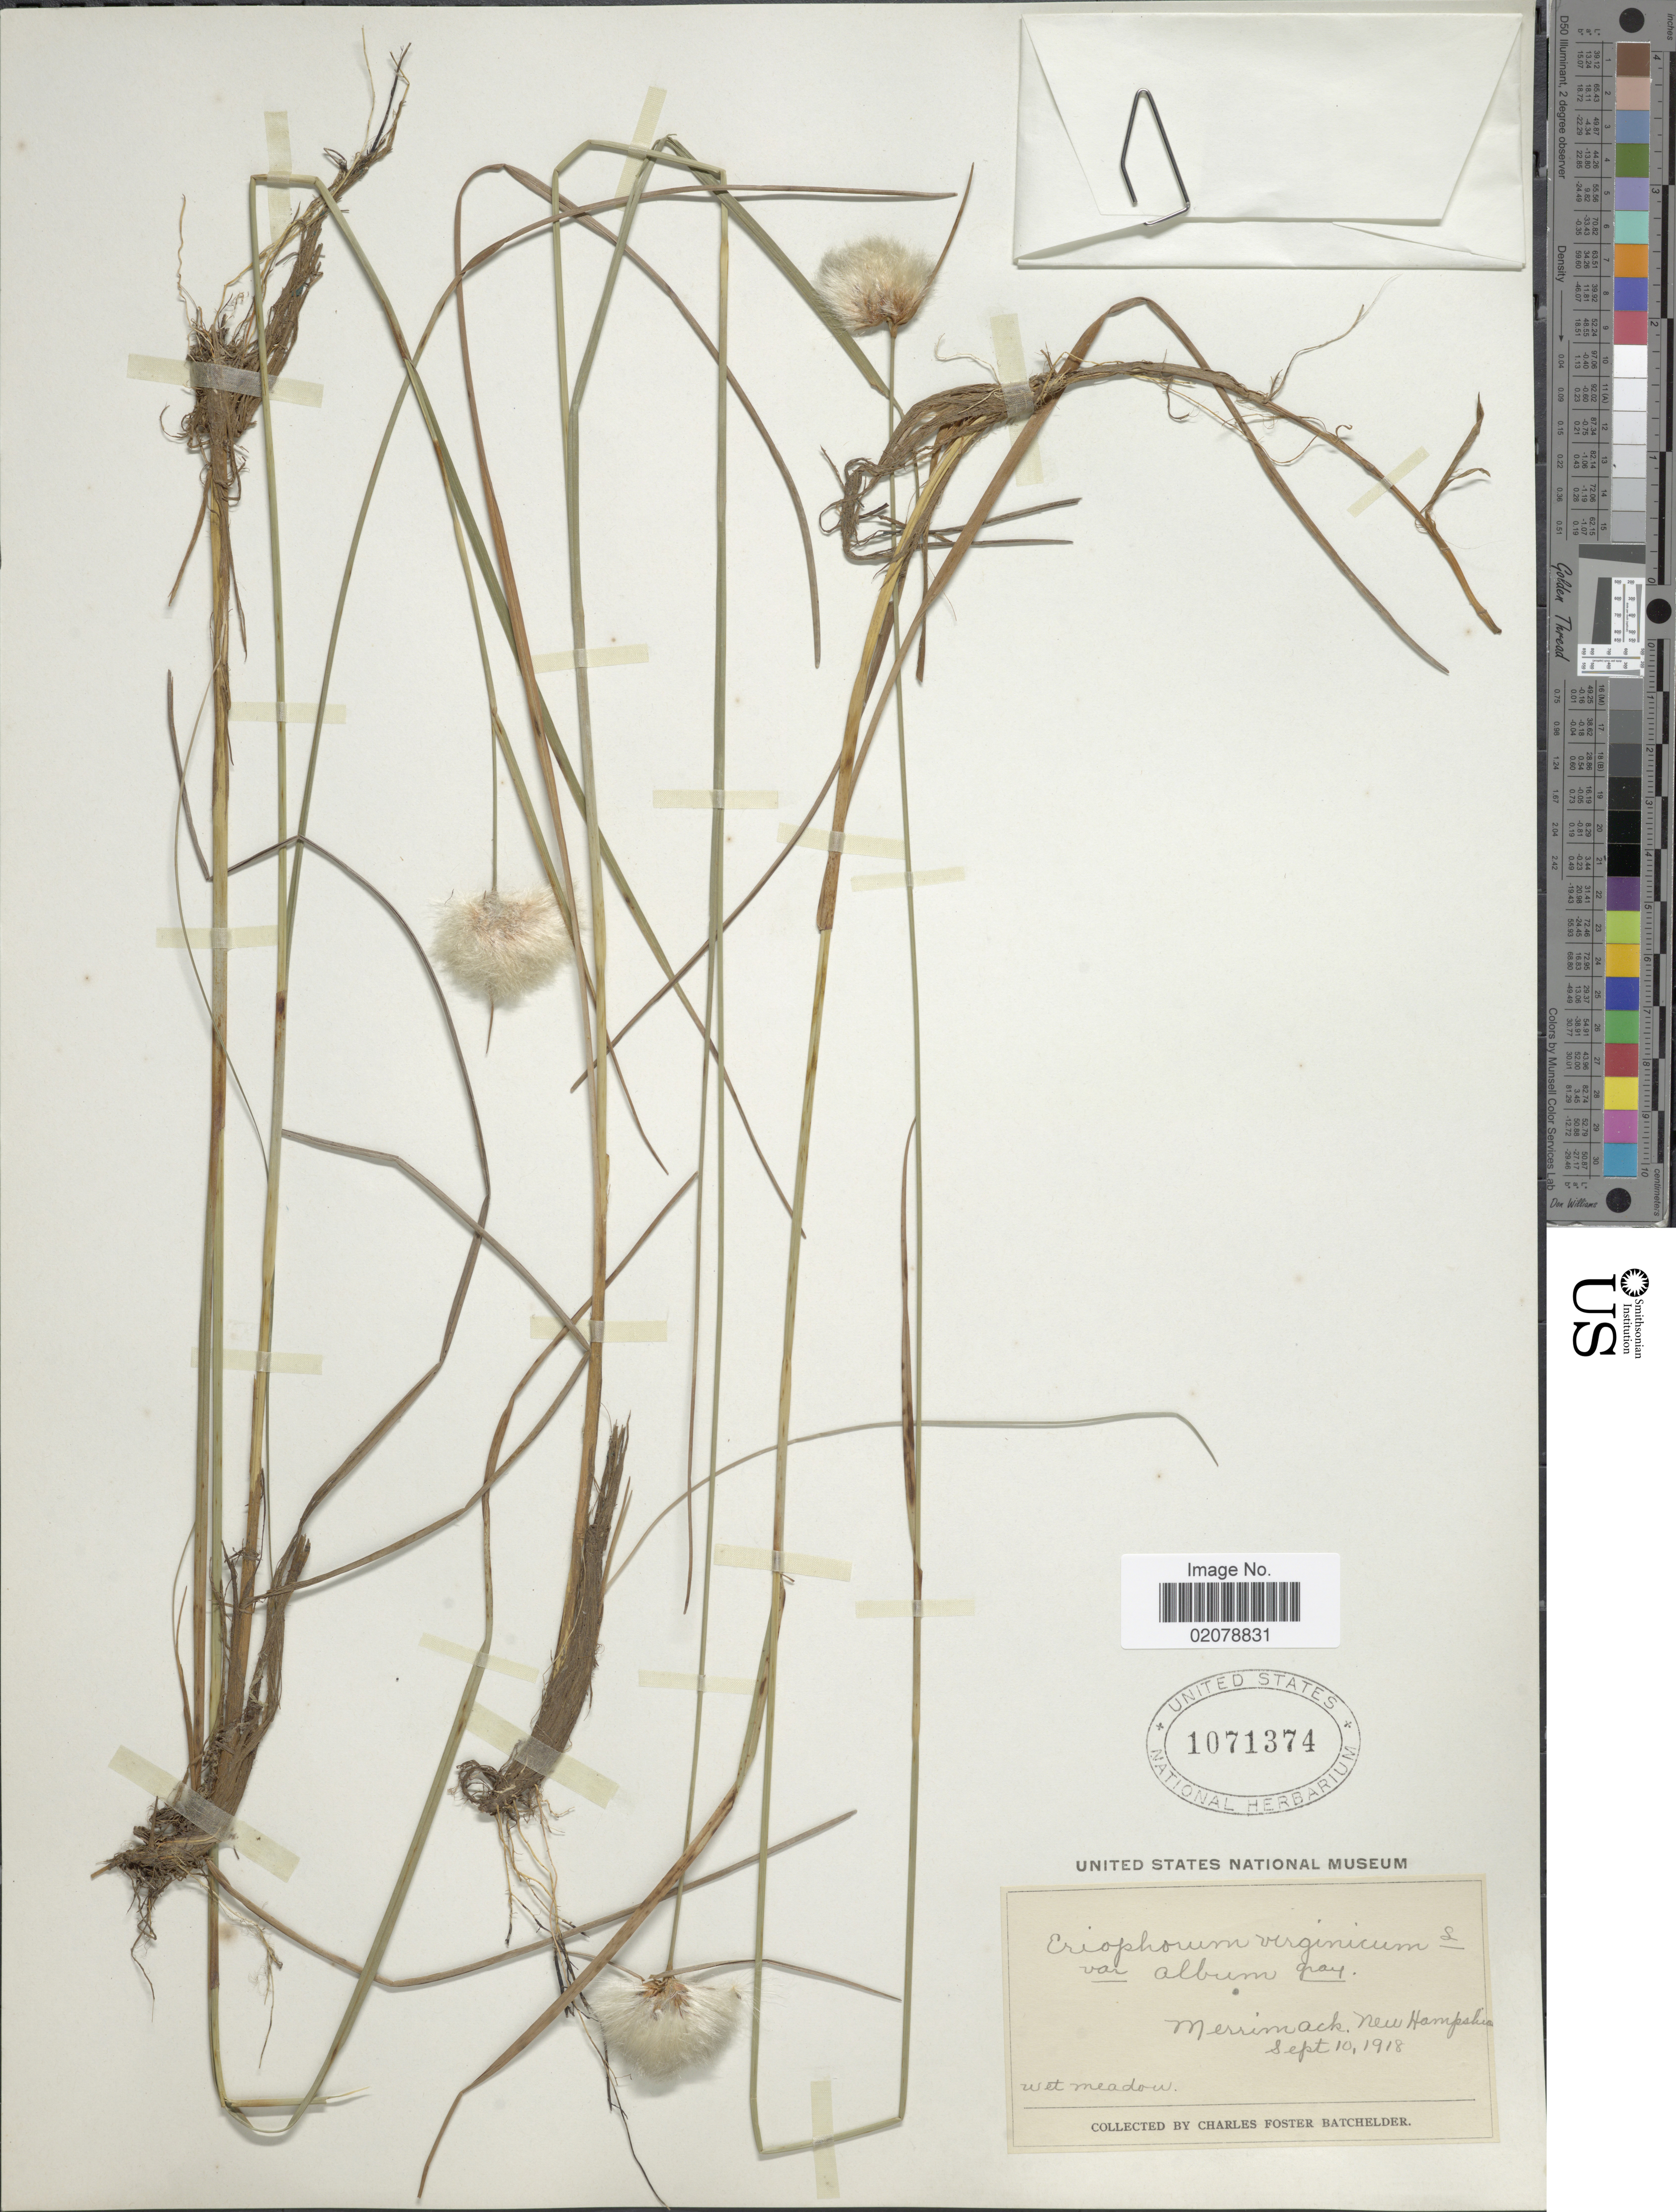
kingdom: Plantae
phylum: Tracheophyta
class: Liliopsida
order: Poales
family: Cyperaceae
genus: Eriophorum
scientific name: Eriophorum virginicum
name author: L.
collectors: C. Batchelder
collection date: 1918-09-10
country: United States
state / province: New Hampshire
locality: Merrimack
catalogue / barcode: US 1071374